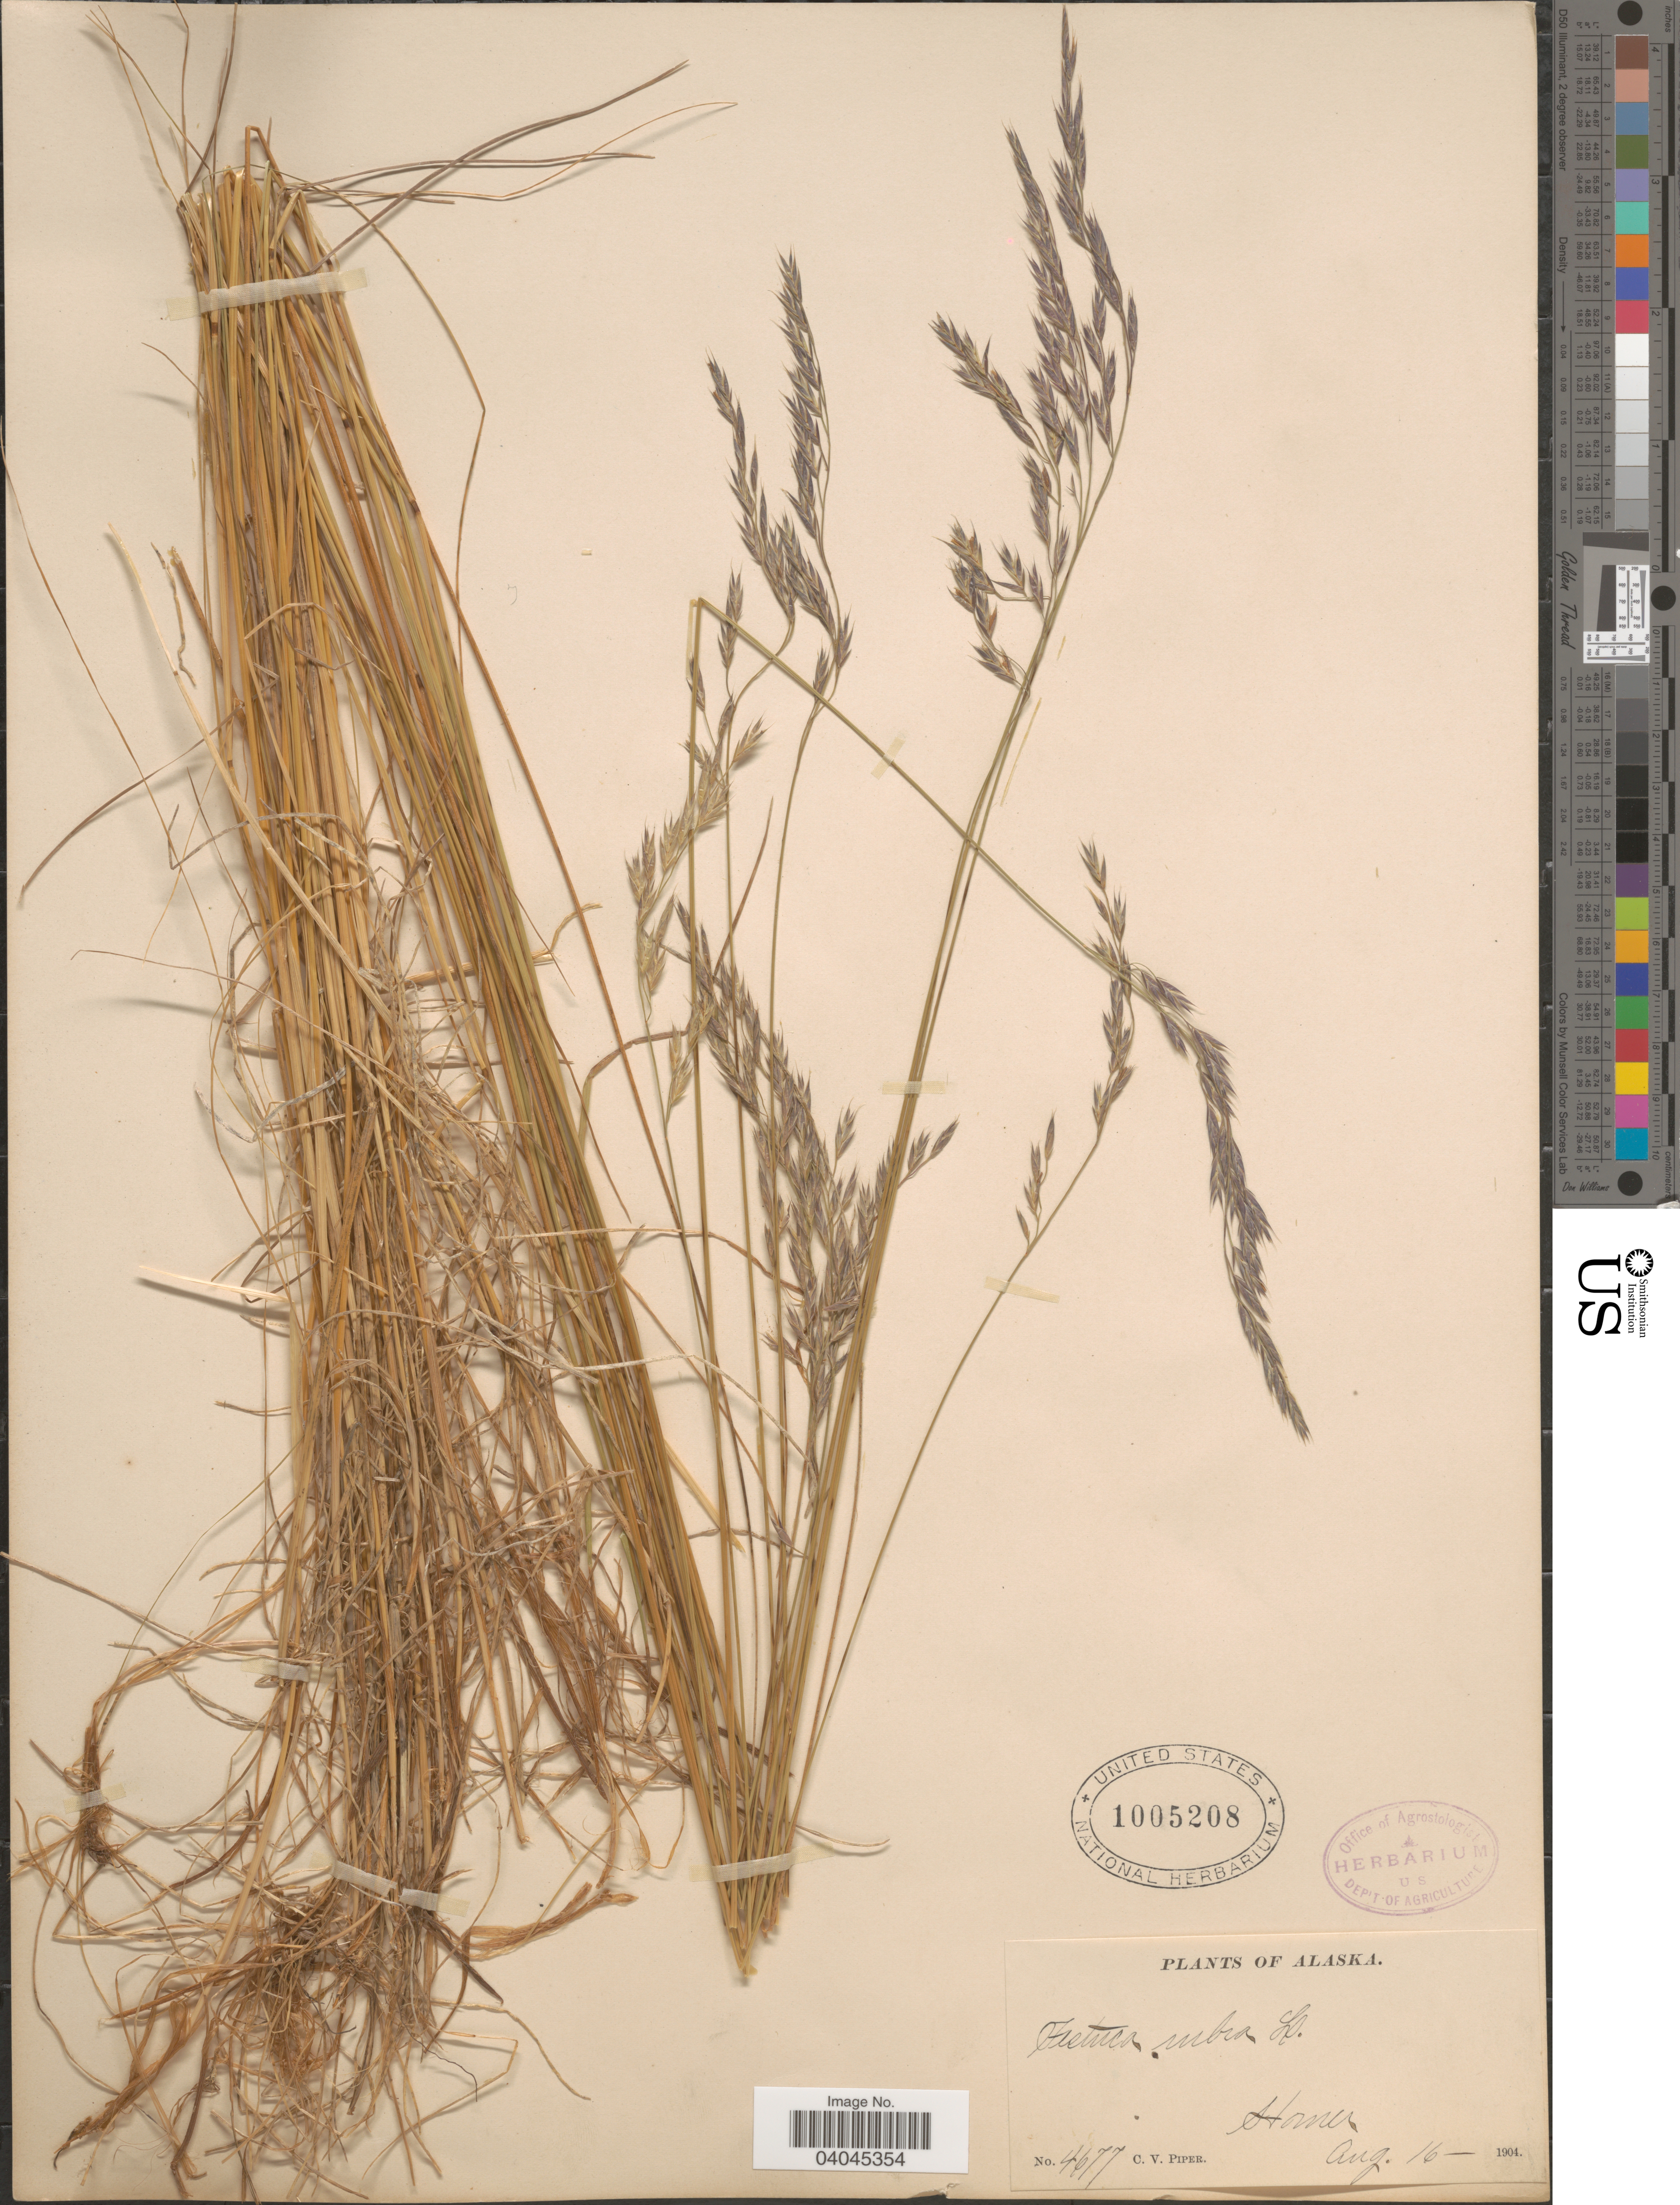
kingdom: Plantae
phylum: Tracheophyta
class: Liliopsida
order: Poales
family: Poaceae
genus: Festuca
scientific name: Festuca rubra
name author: L.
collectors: C. V. Piper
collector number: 4677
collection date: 1904-08-16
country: United States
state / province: Alaska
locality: Homer.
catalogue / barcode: US 1005208